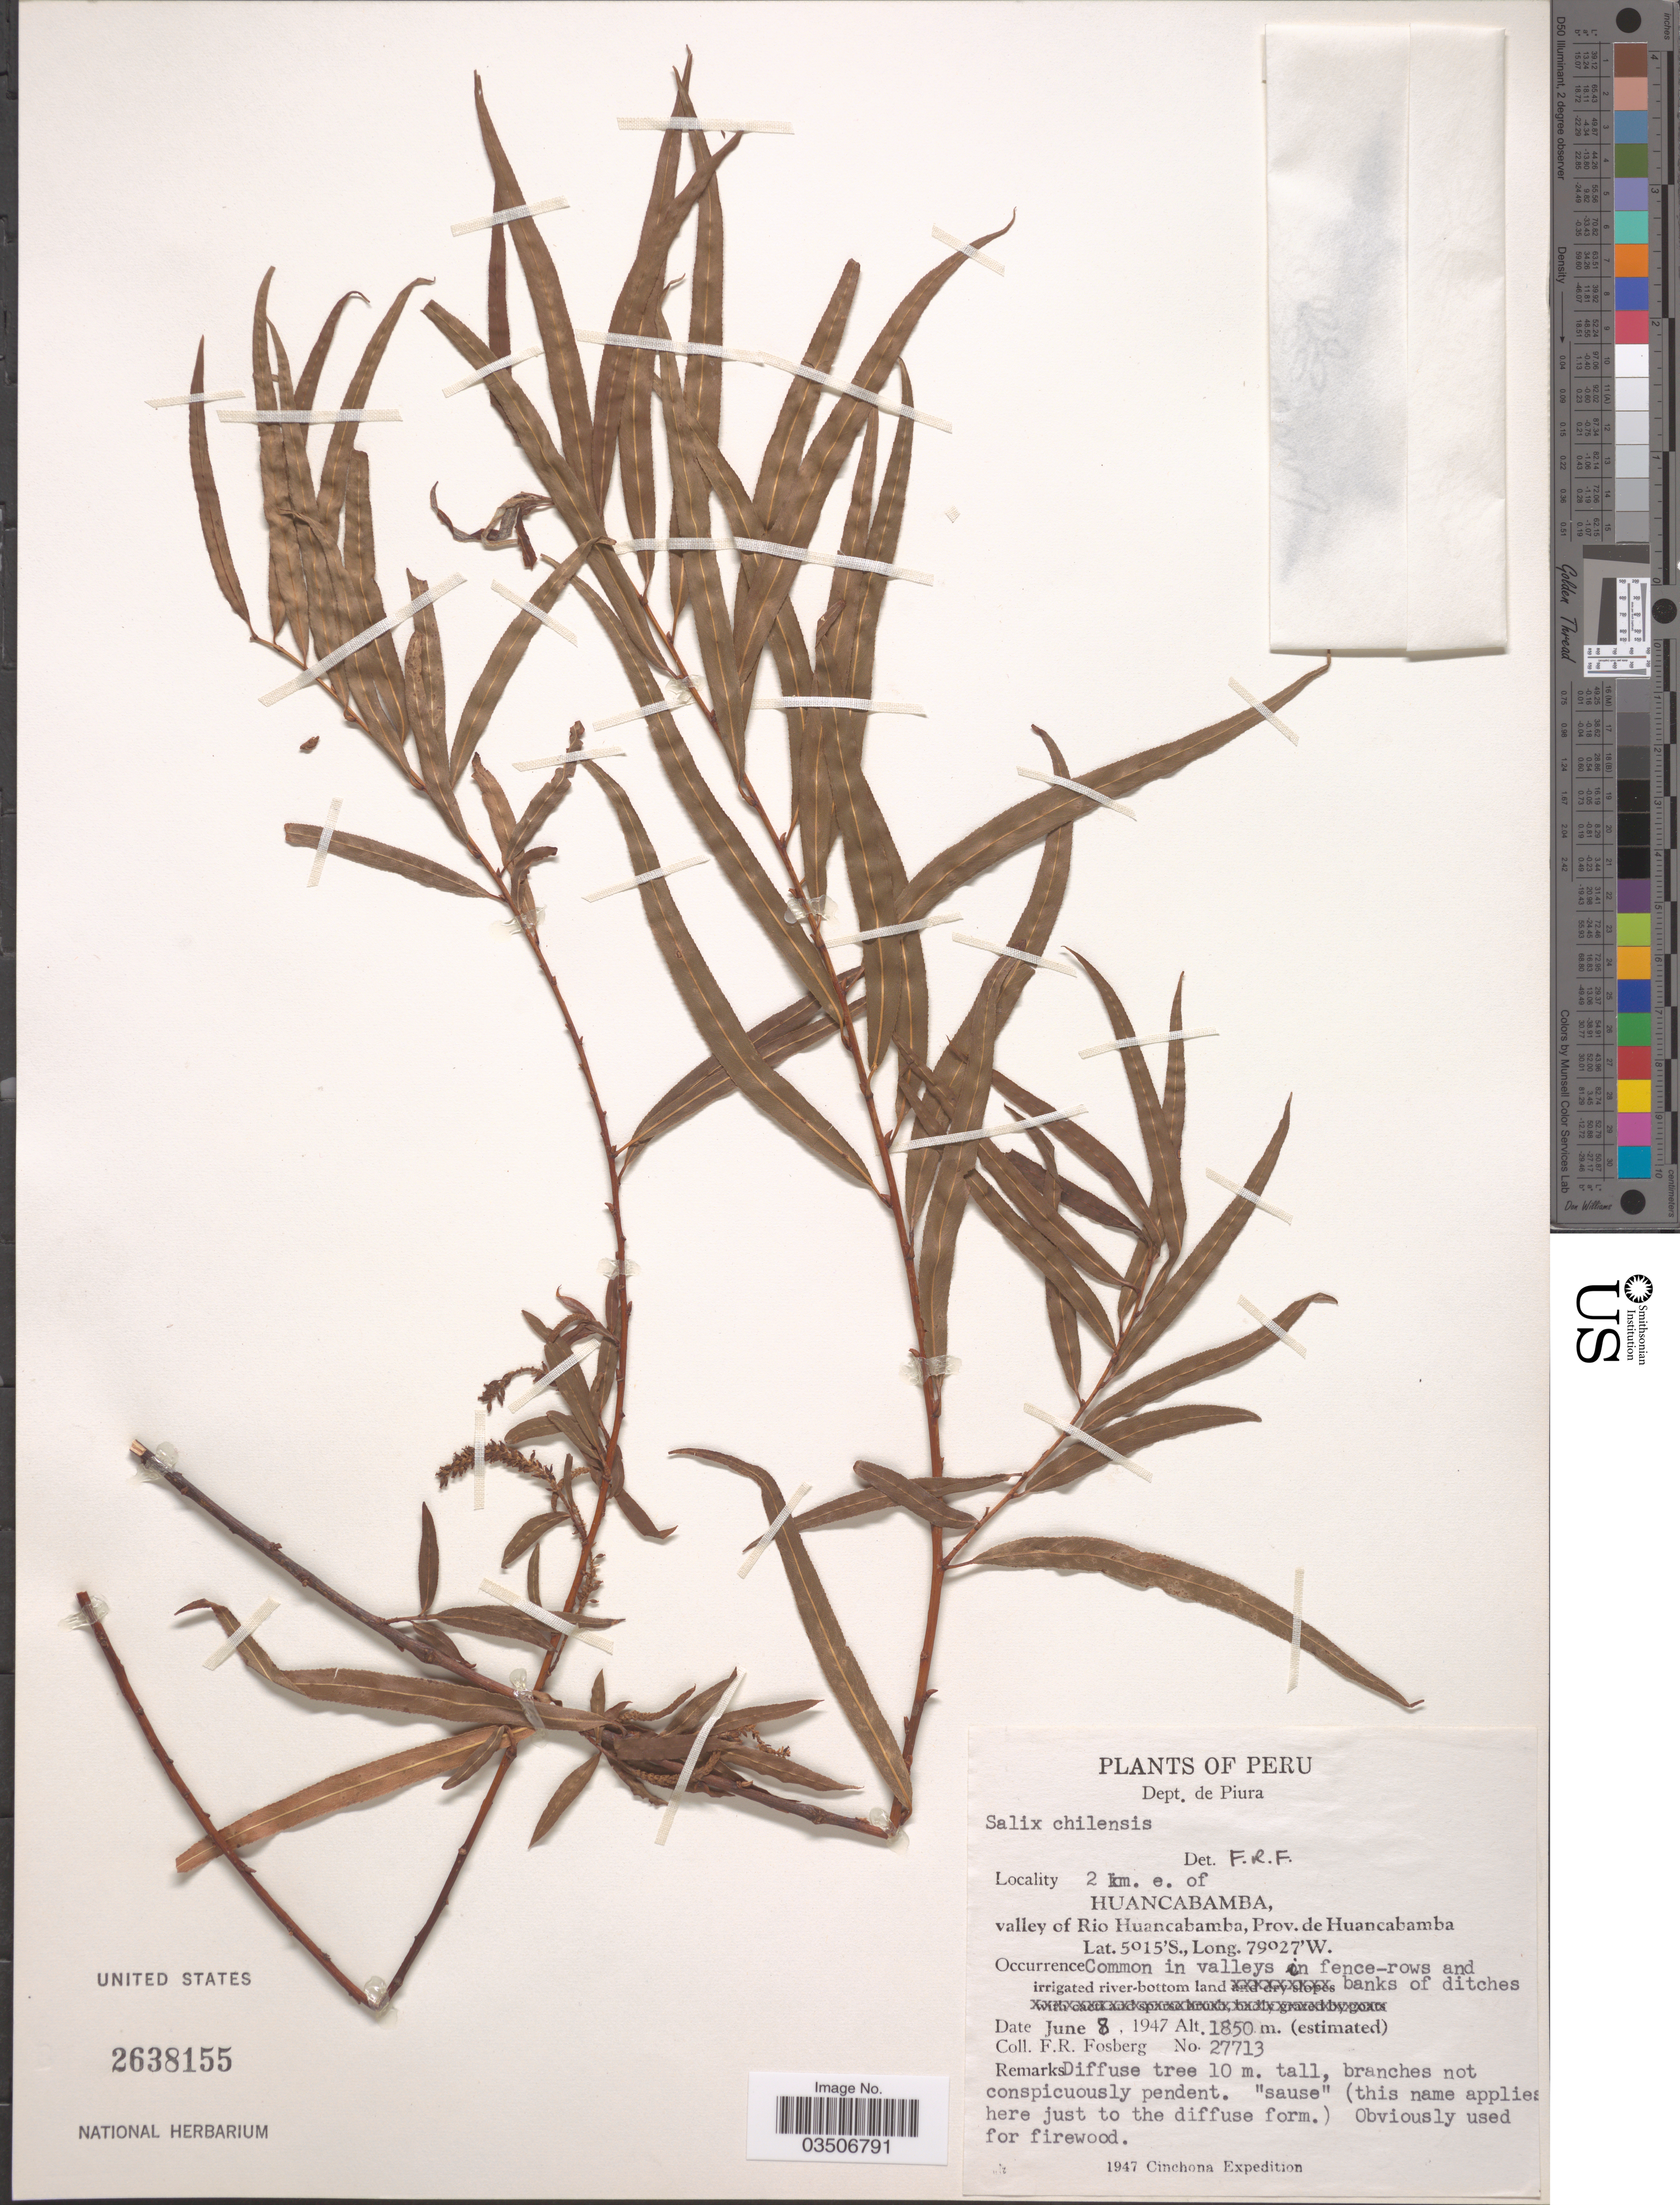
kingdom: Plantae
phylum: Tracheophyta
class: Magnoliopsida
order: Malpighiales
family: Salicaceae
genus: Salix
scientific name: Salix humboldtiana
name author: Willd.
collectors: F. R. Fosberg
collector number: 27713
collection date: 1947-06-08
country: Peru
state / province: Piura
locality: Dept. de Piura. 2 km. e. of Huancabamba, valley of Rio Huancabamba, Prov. de Huancabamba.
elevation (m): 1850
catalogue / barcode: US 2638155